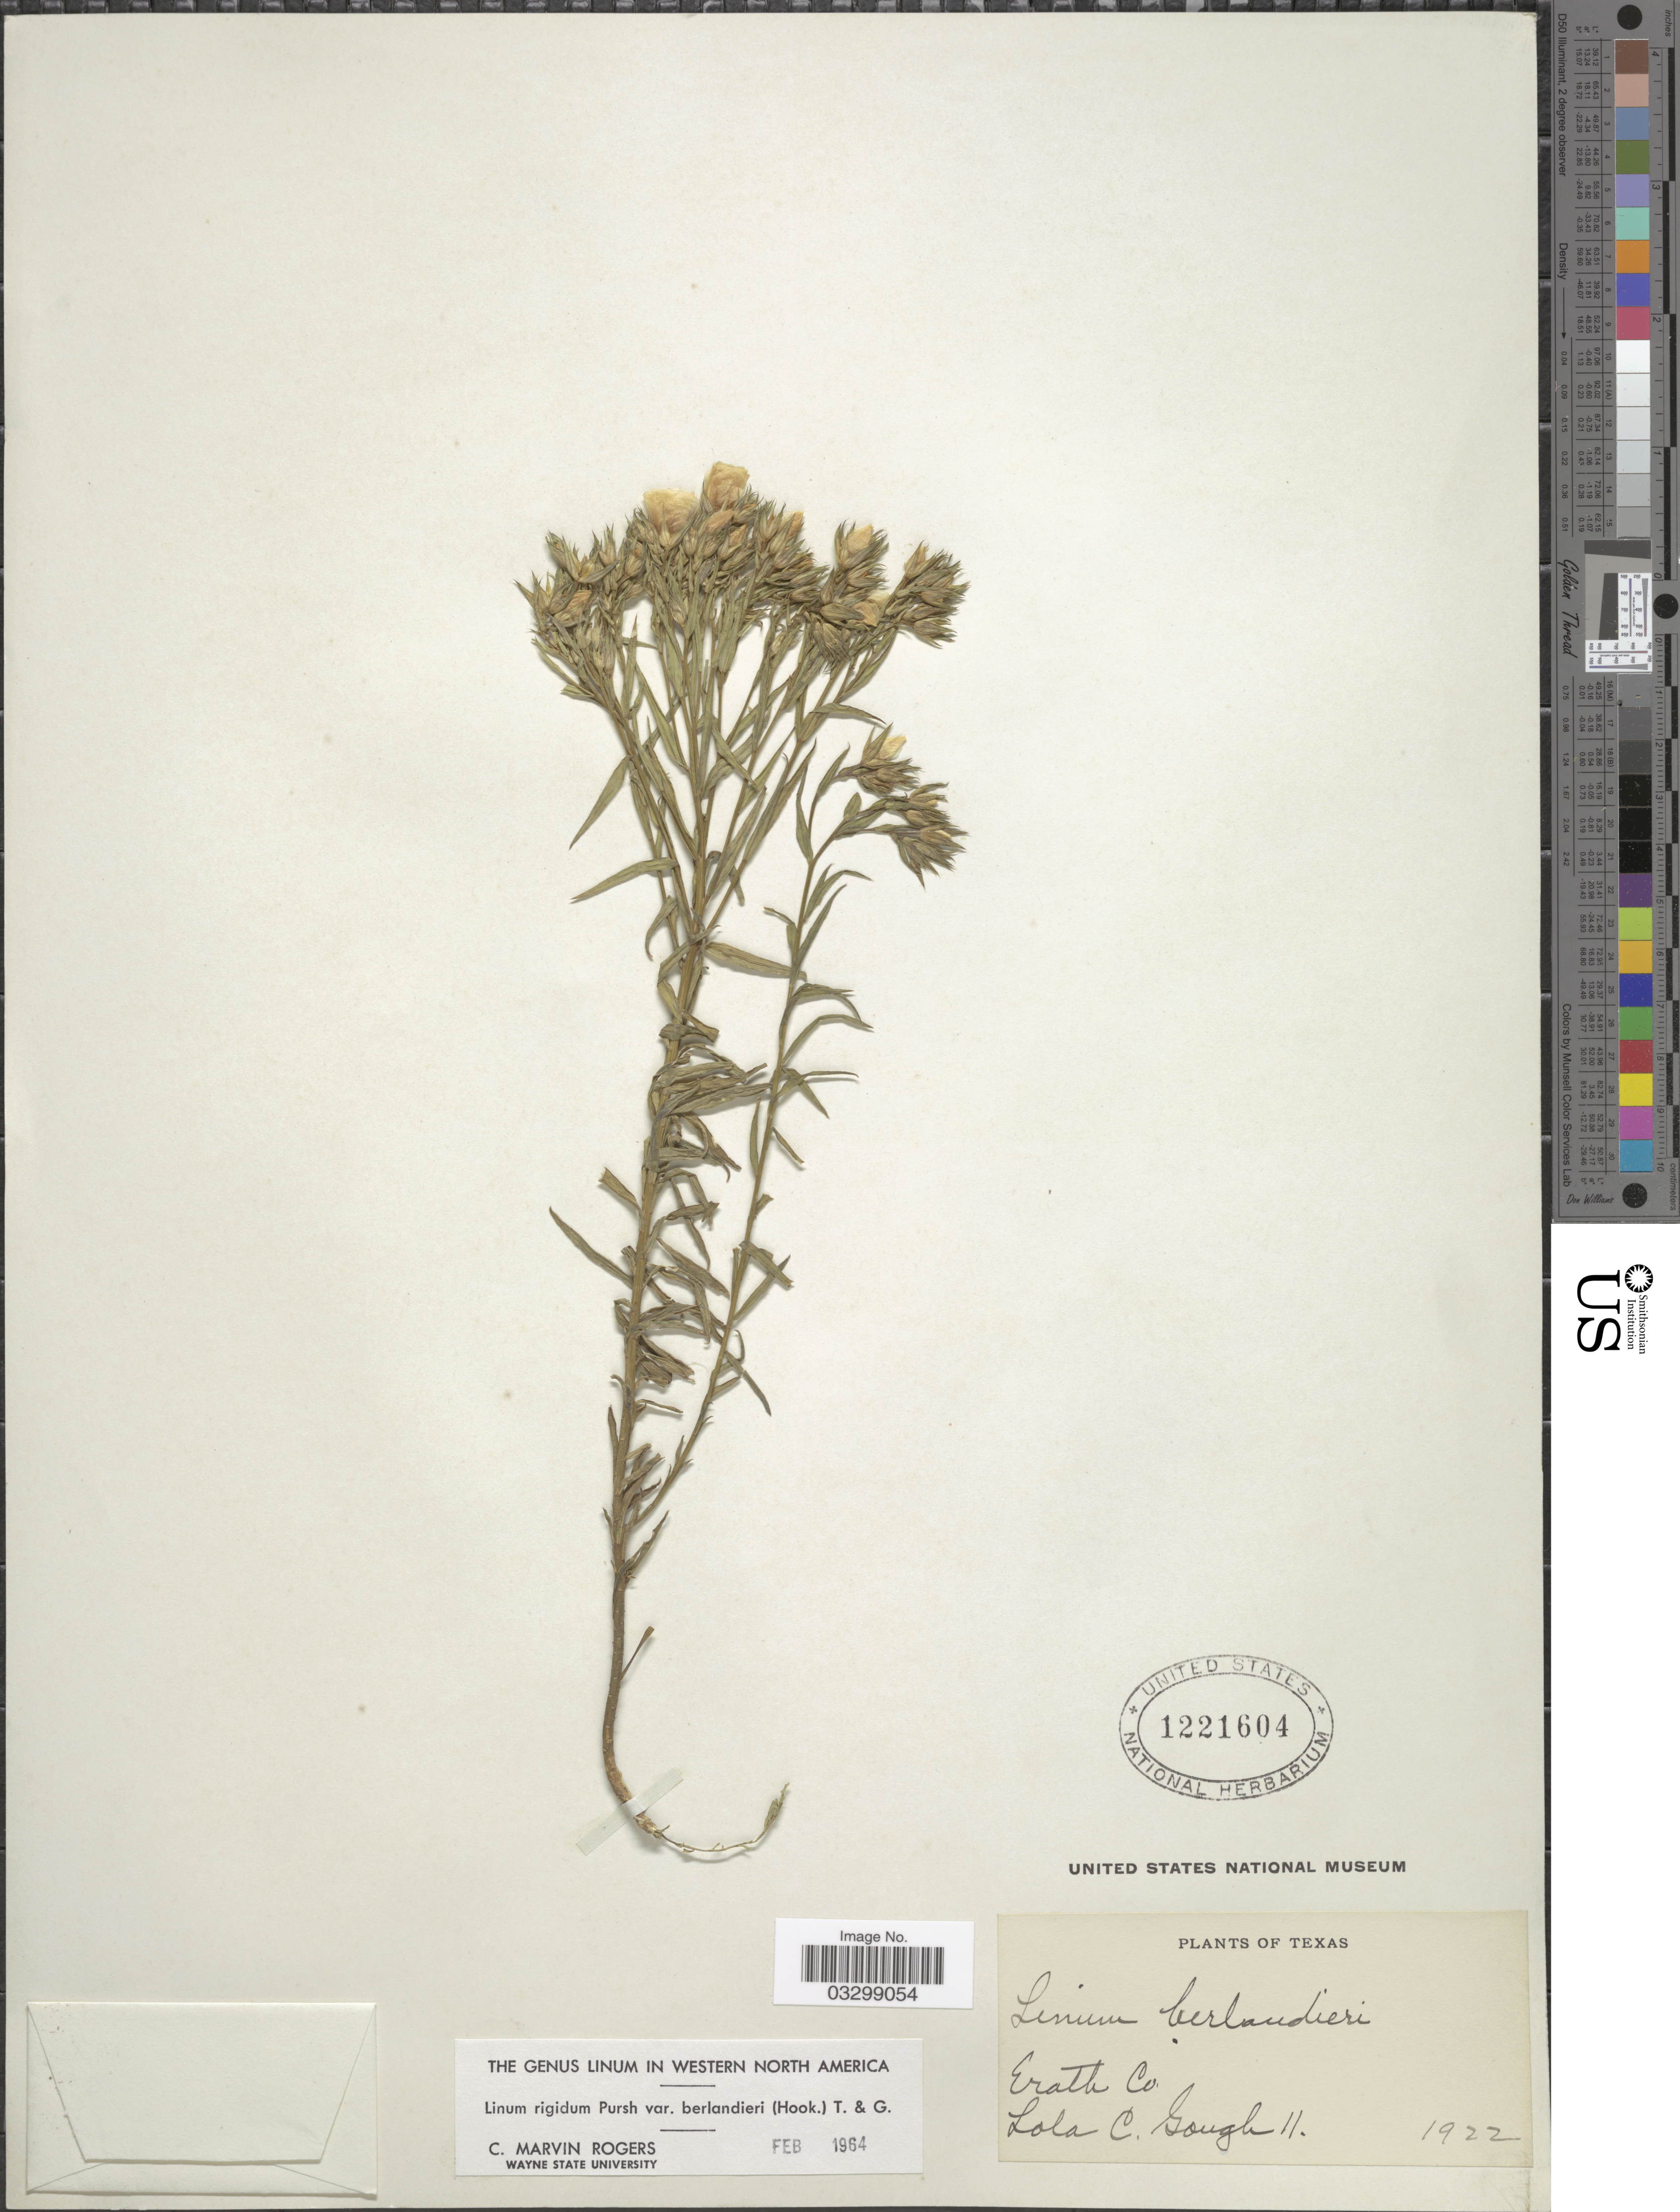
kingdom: Plantae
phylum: Tracheophyta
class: Magnoliopsida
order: Malpighiales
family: Linaceae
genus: Linum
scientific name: Linum rigidum var. berlandieri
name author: Pursh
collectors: L. Gough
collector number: II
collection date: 1922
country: United States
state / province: Texas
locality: Erath Co.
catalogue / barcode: US 1221604